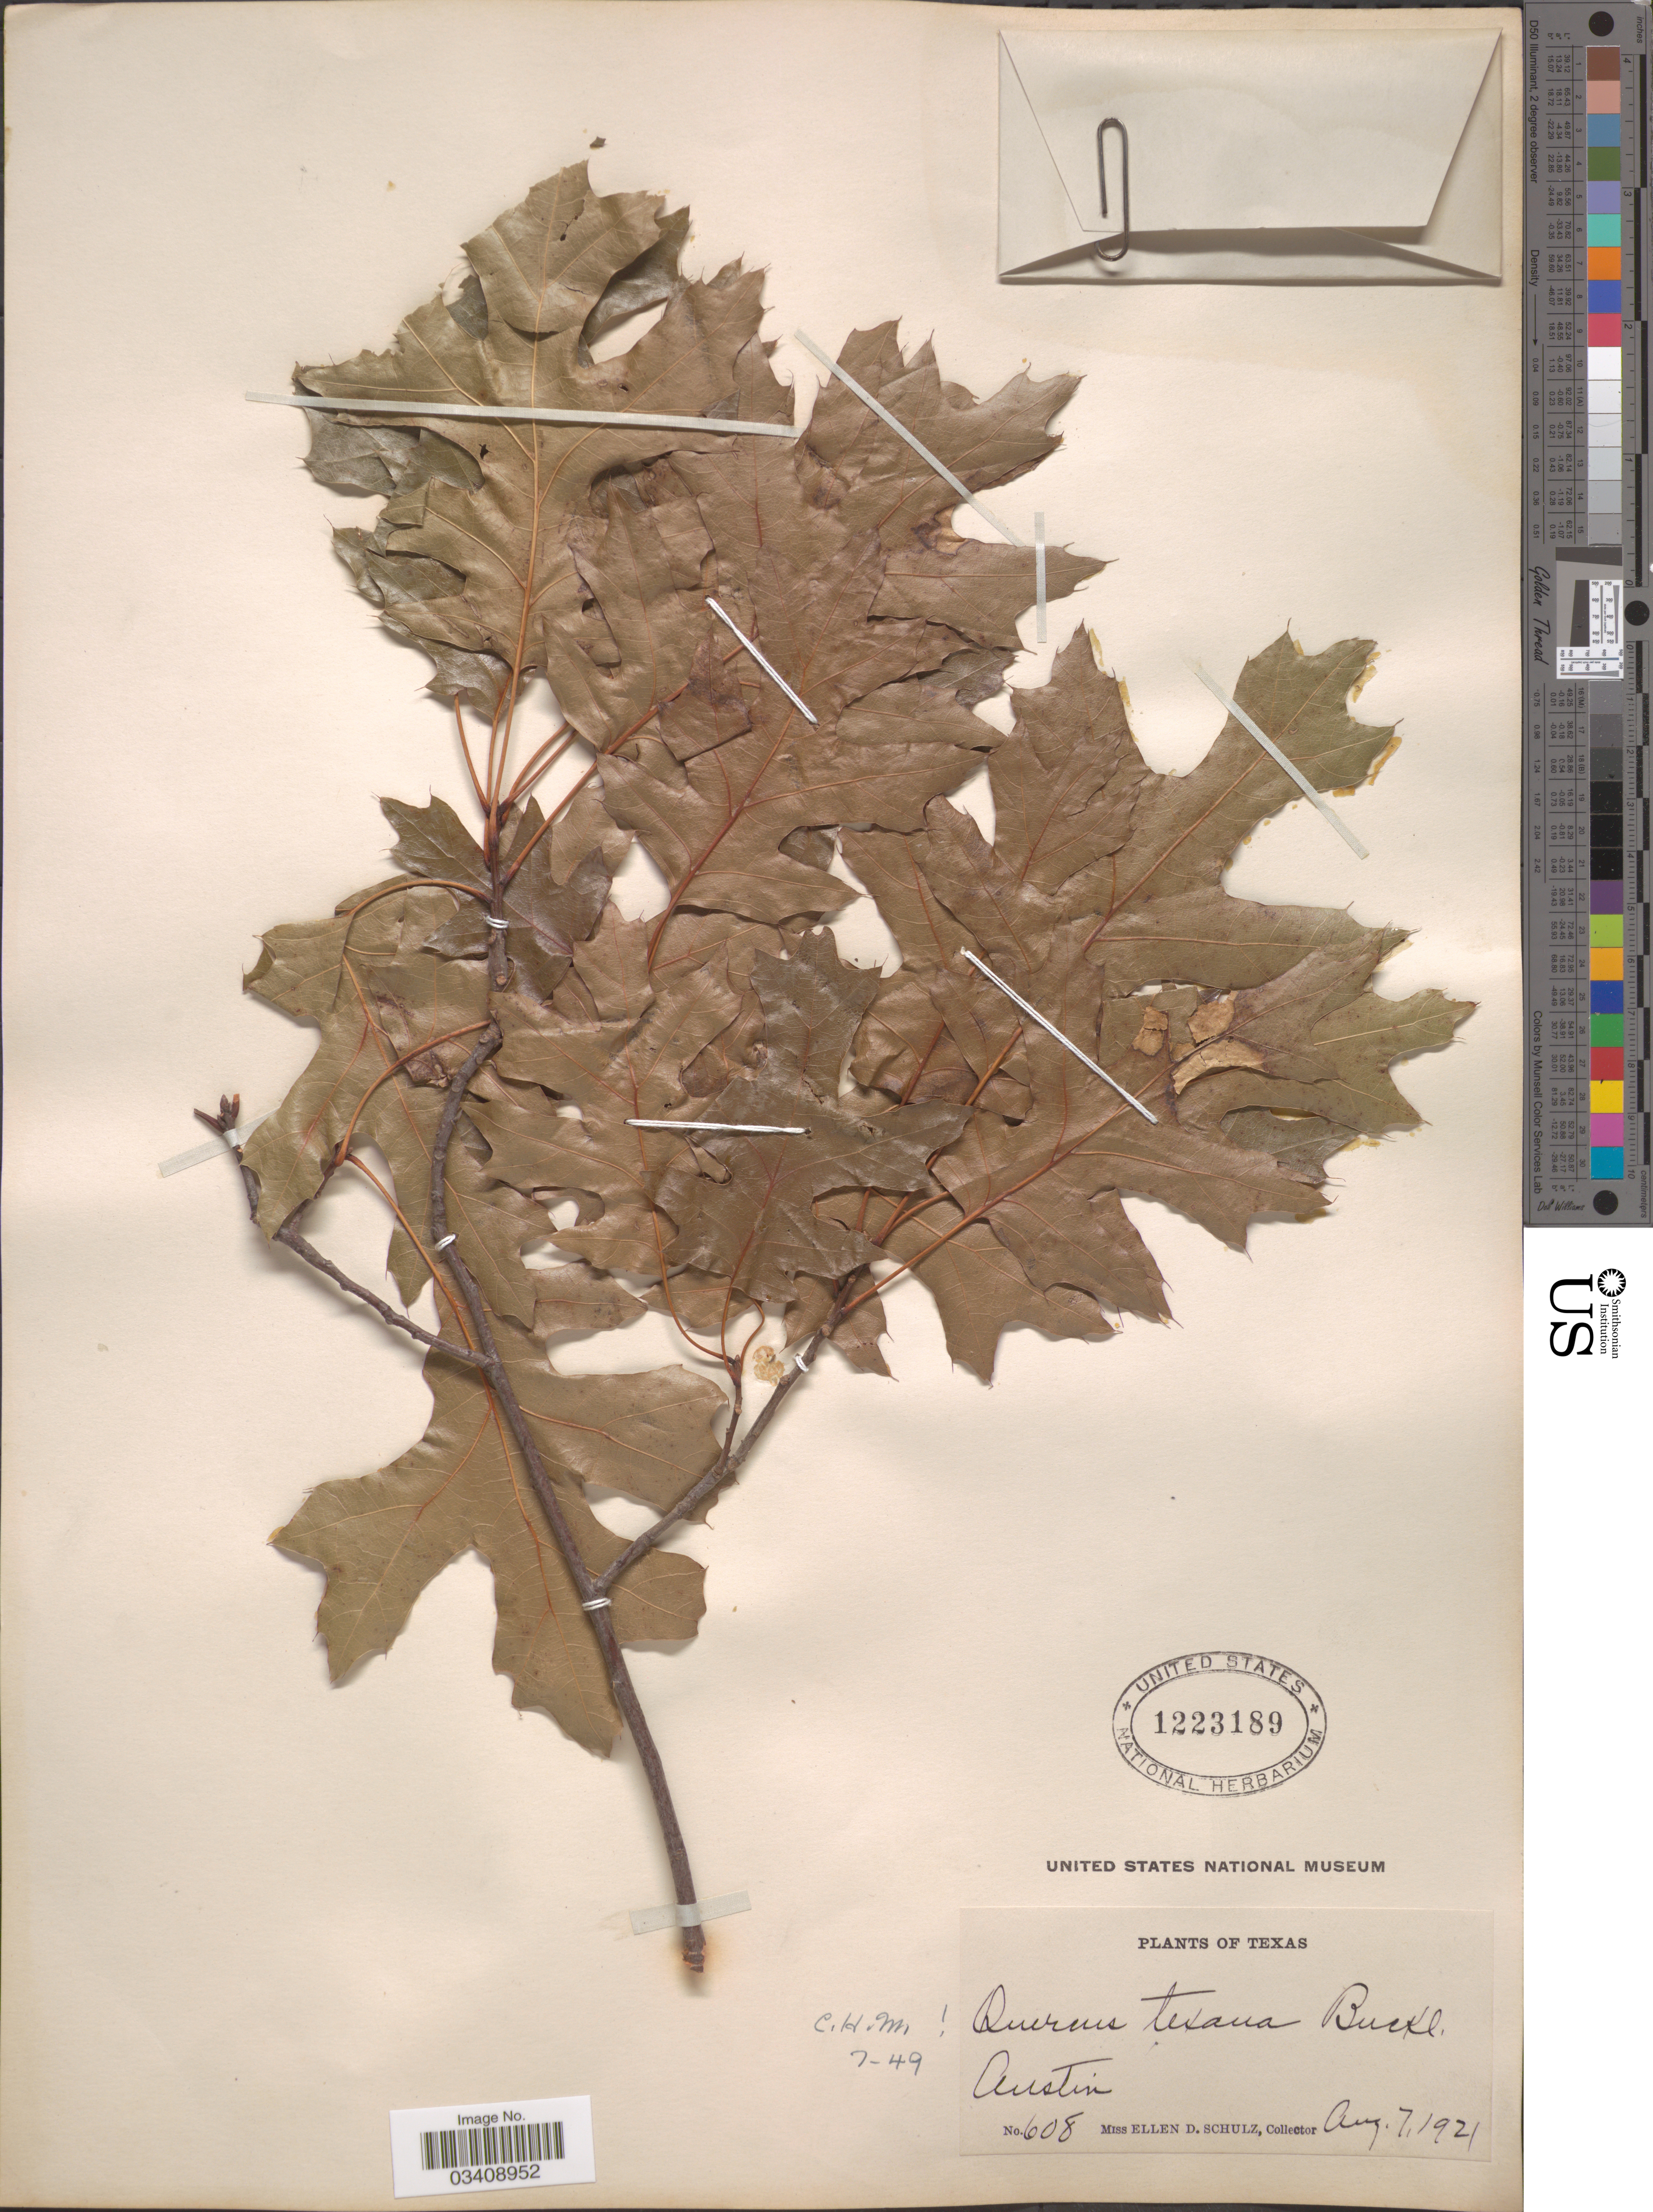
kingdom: Plantae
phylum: Tracheophyta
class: Magnoliopsida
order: Fagales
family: Fagaceae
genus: Quercus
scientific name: Quercus texana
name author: Buckley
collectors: E. D. Schulz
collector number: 608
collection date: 1921-08-07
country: United States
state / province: Texas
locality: Austin.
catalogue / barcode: US 1223189